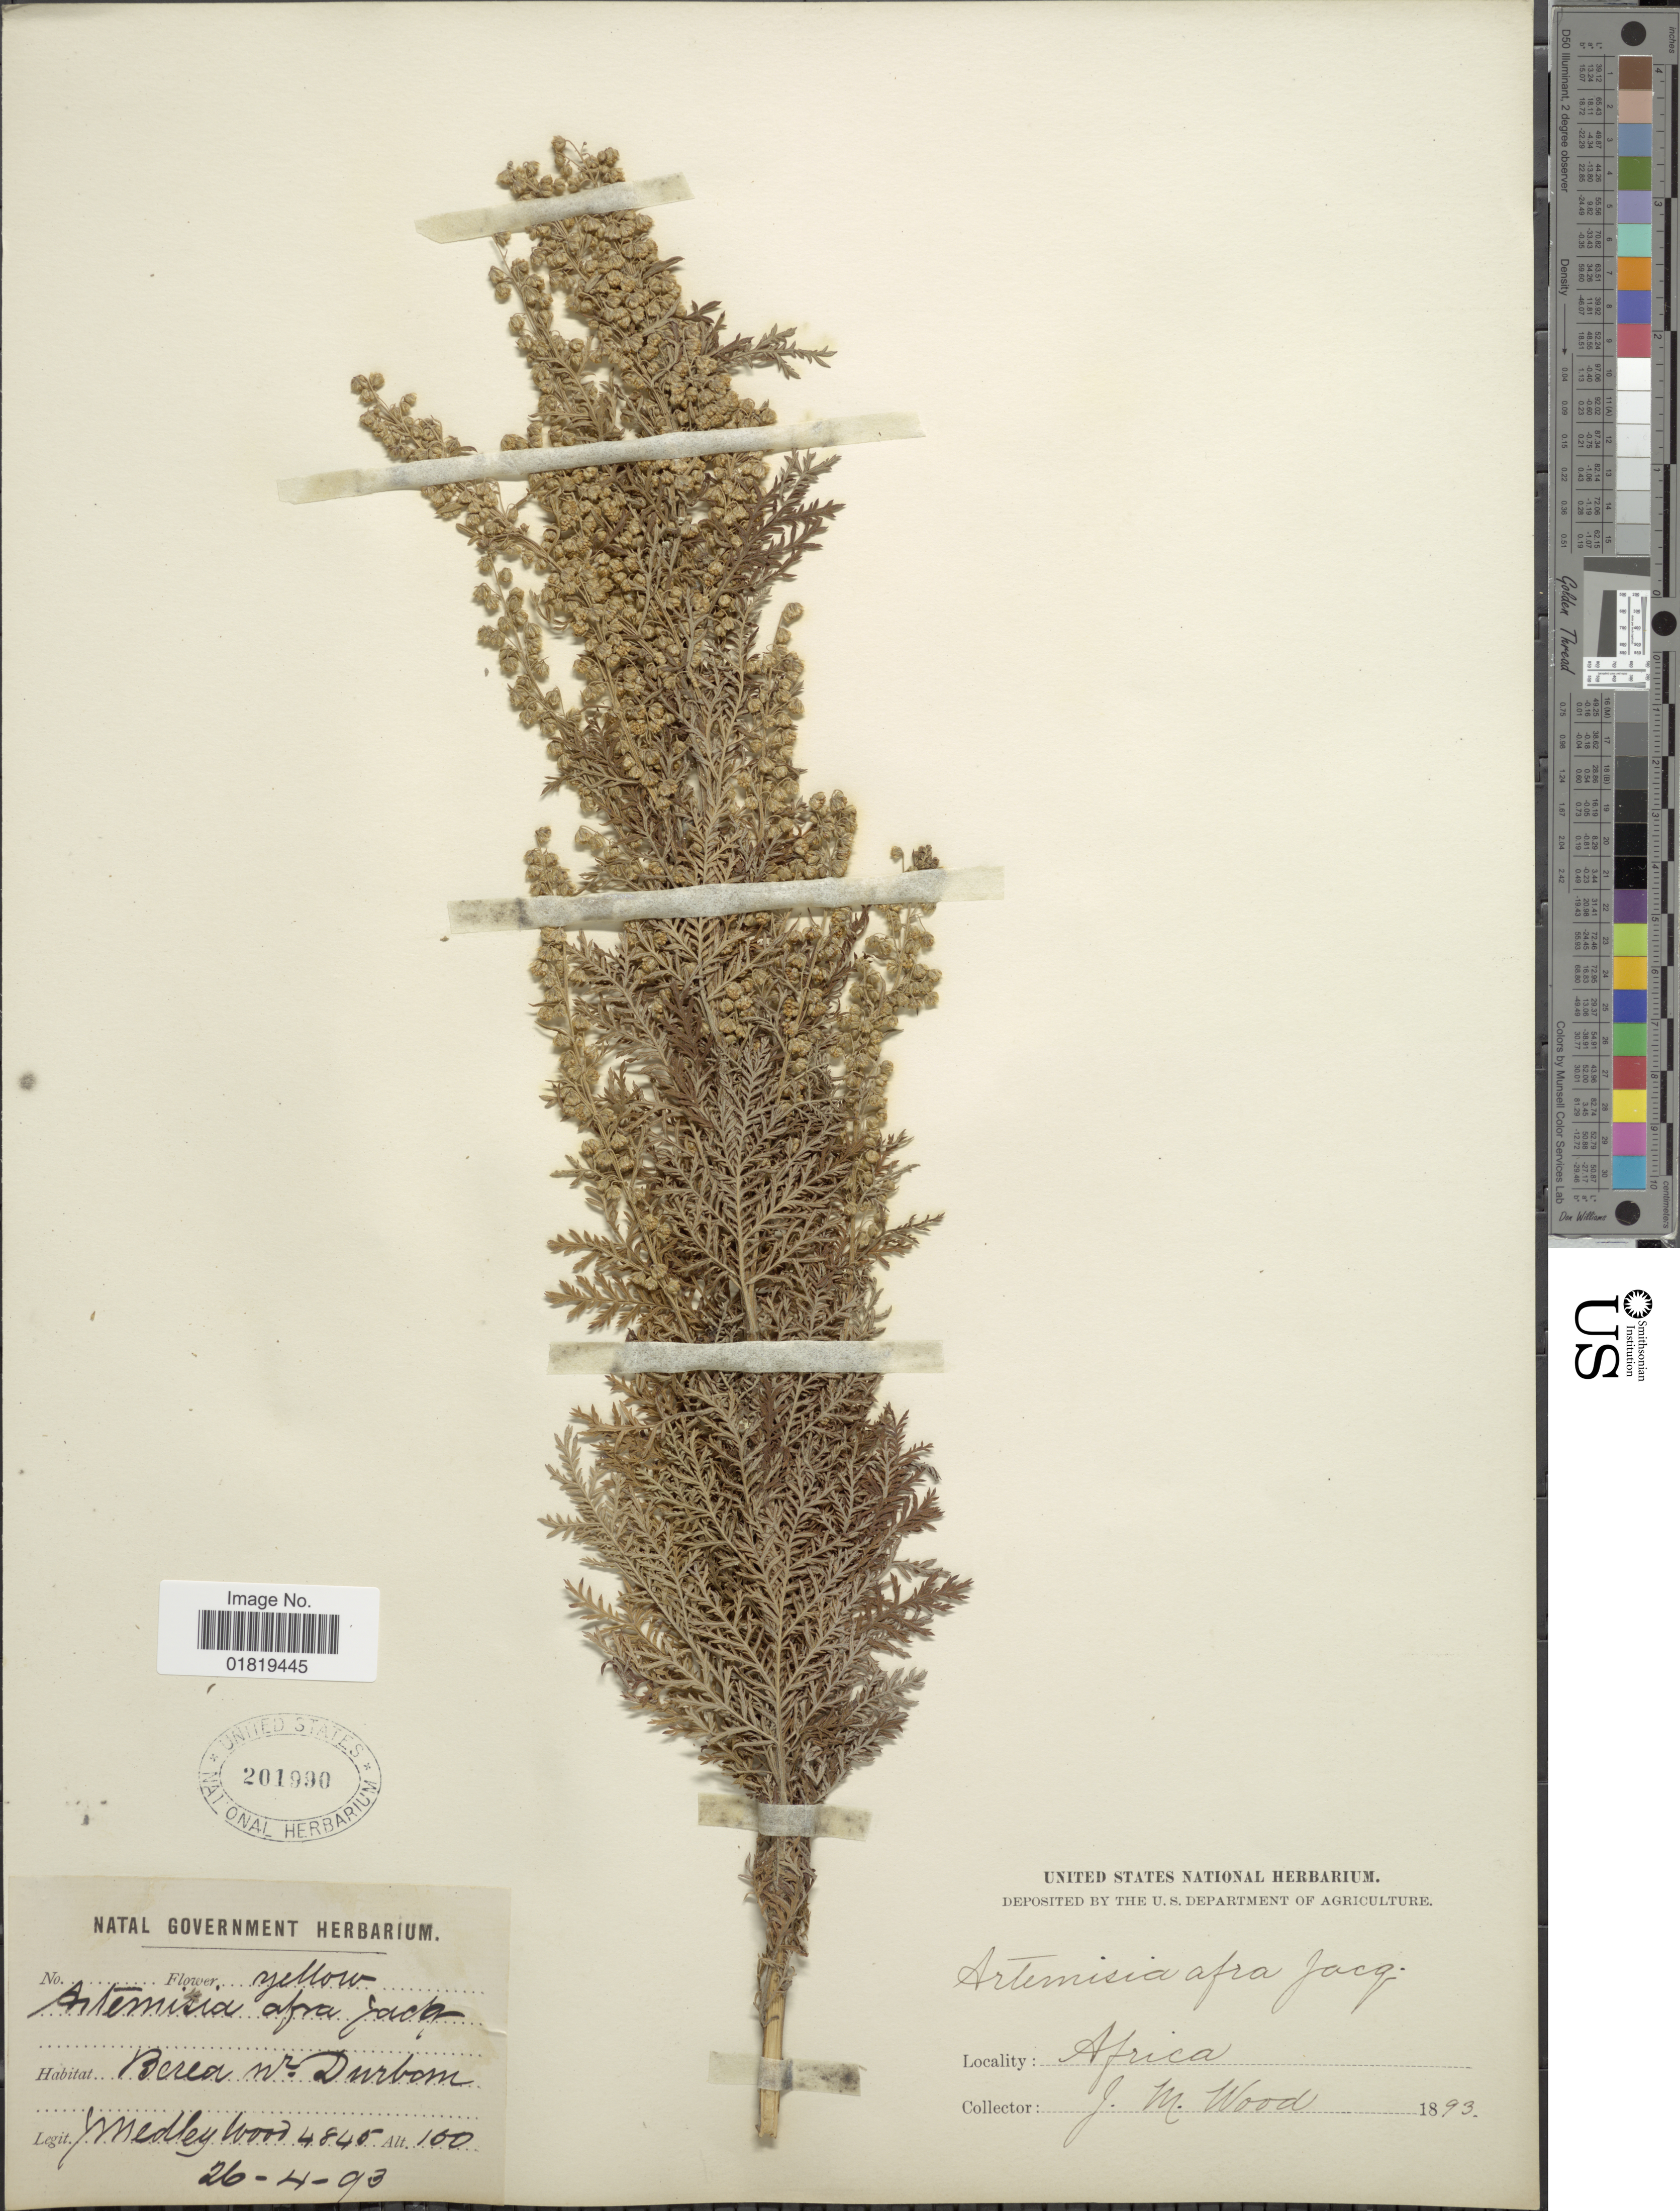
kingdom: Plantae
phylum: Tracheophyta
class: Magnoliopsida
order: Asterales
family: Asteraceae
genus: Artemisia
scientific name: Artemisia afra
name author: Jacq. ex Willd.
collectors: J. Medley Wood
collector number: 4840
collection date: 1893-04-26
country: South Africa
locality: nr. Durban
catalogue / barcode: US 201990